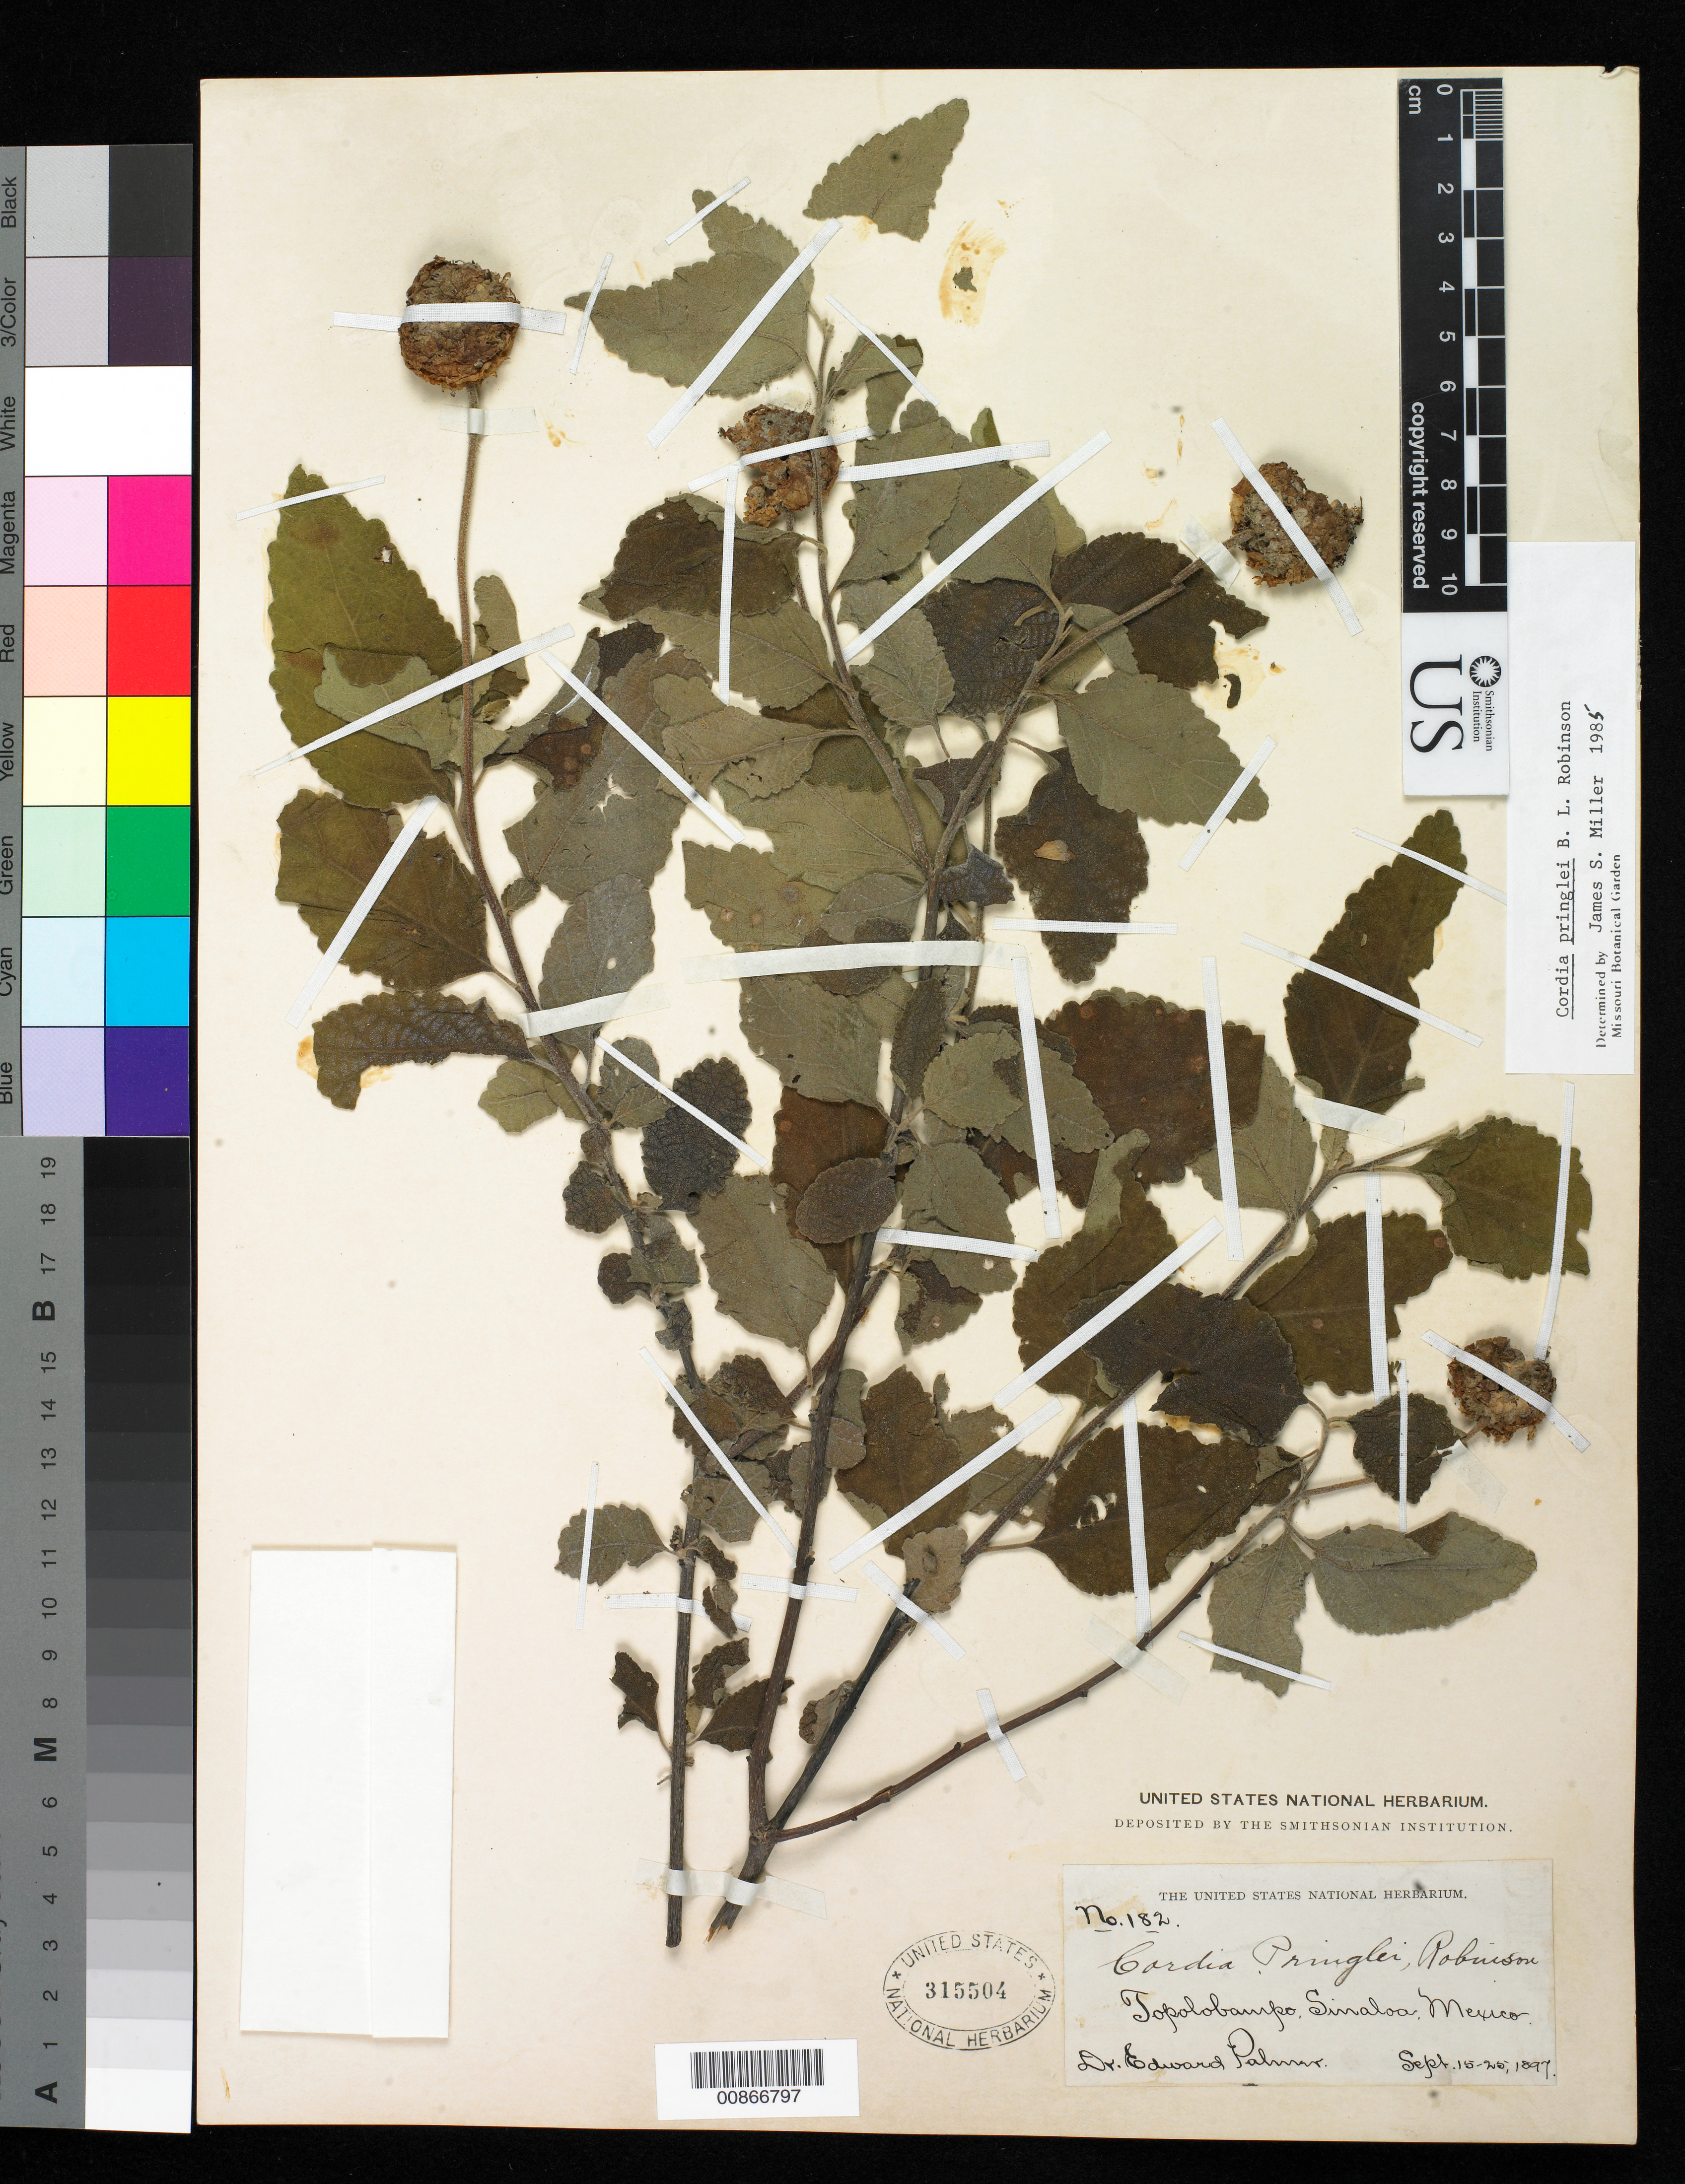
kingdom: Plantae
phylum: Tracheophyta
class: Magnoliopsida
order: Boraginales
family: Cordiaceae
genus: Varronia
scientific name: Varronia macrocephala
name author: Desv.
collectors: E. Palmer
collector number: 182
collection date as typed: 13 Sep 1897 to 25 Sep 1897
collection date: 1897-09-13/1897-09-25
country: Mexico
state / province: Sinaloa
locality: Topolobampo, Sinaloa.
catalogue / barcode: US 315504